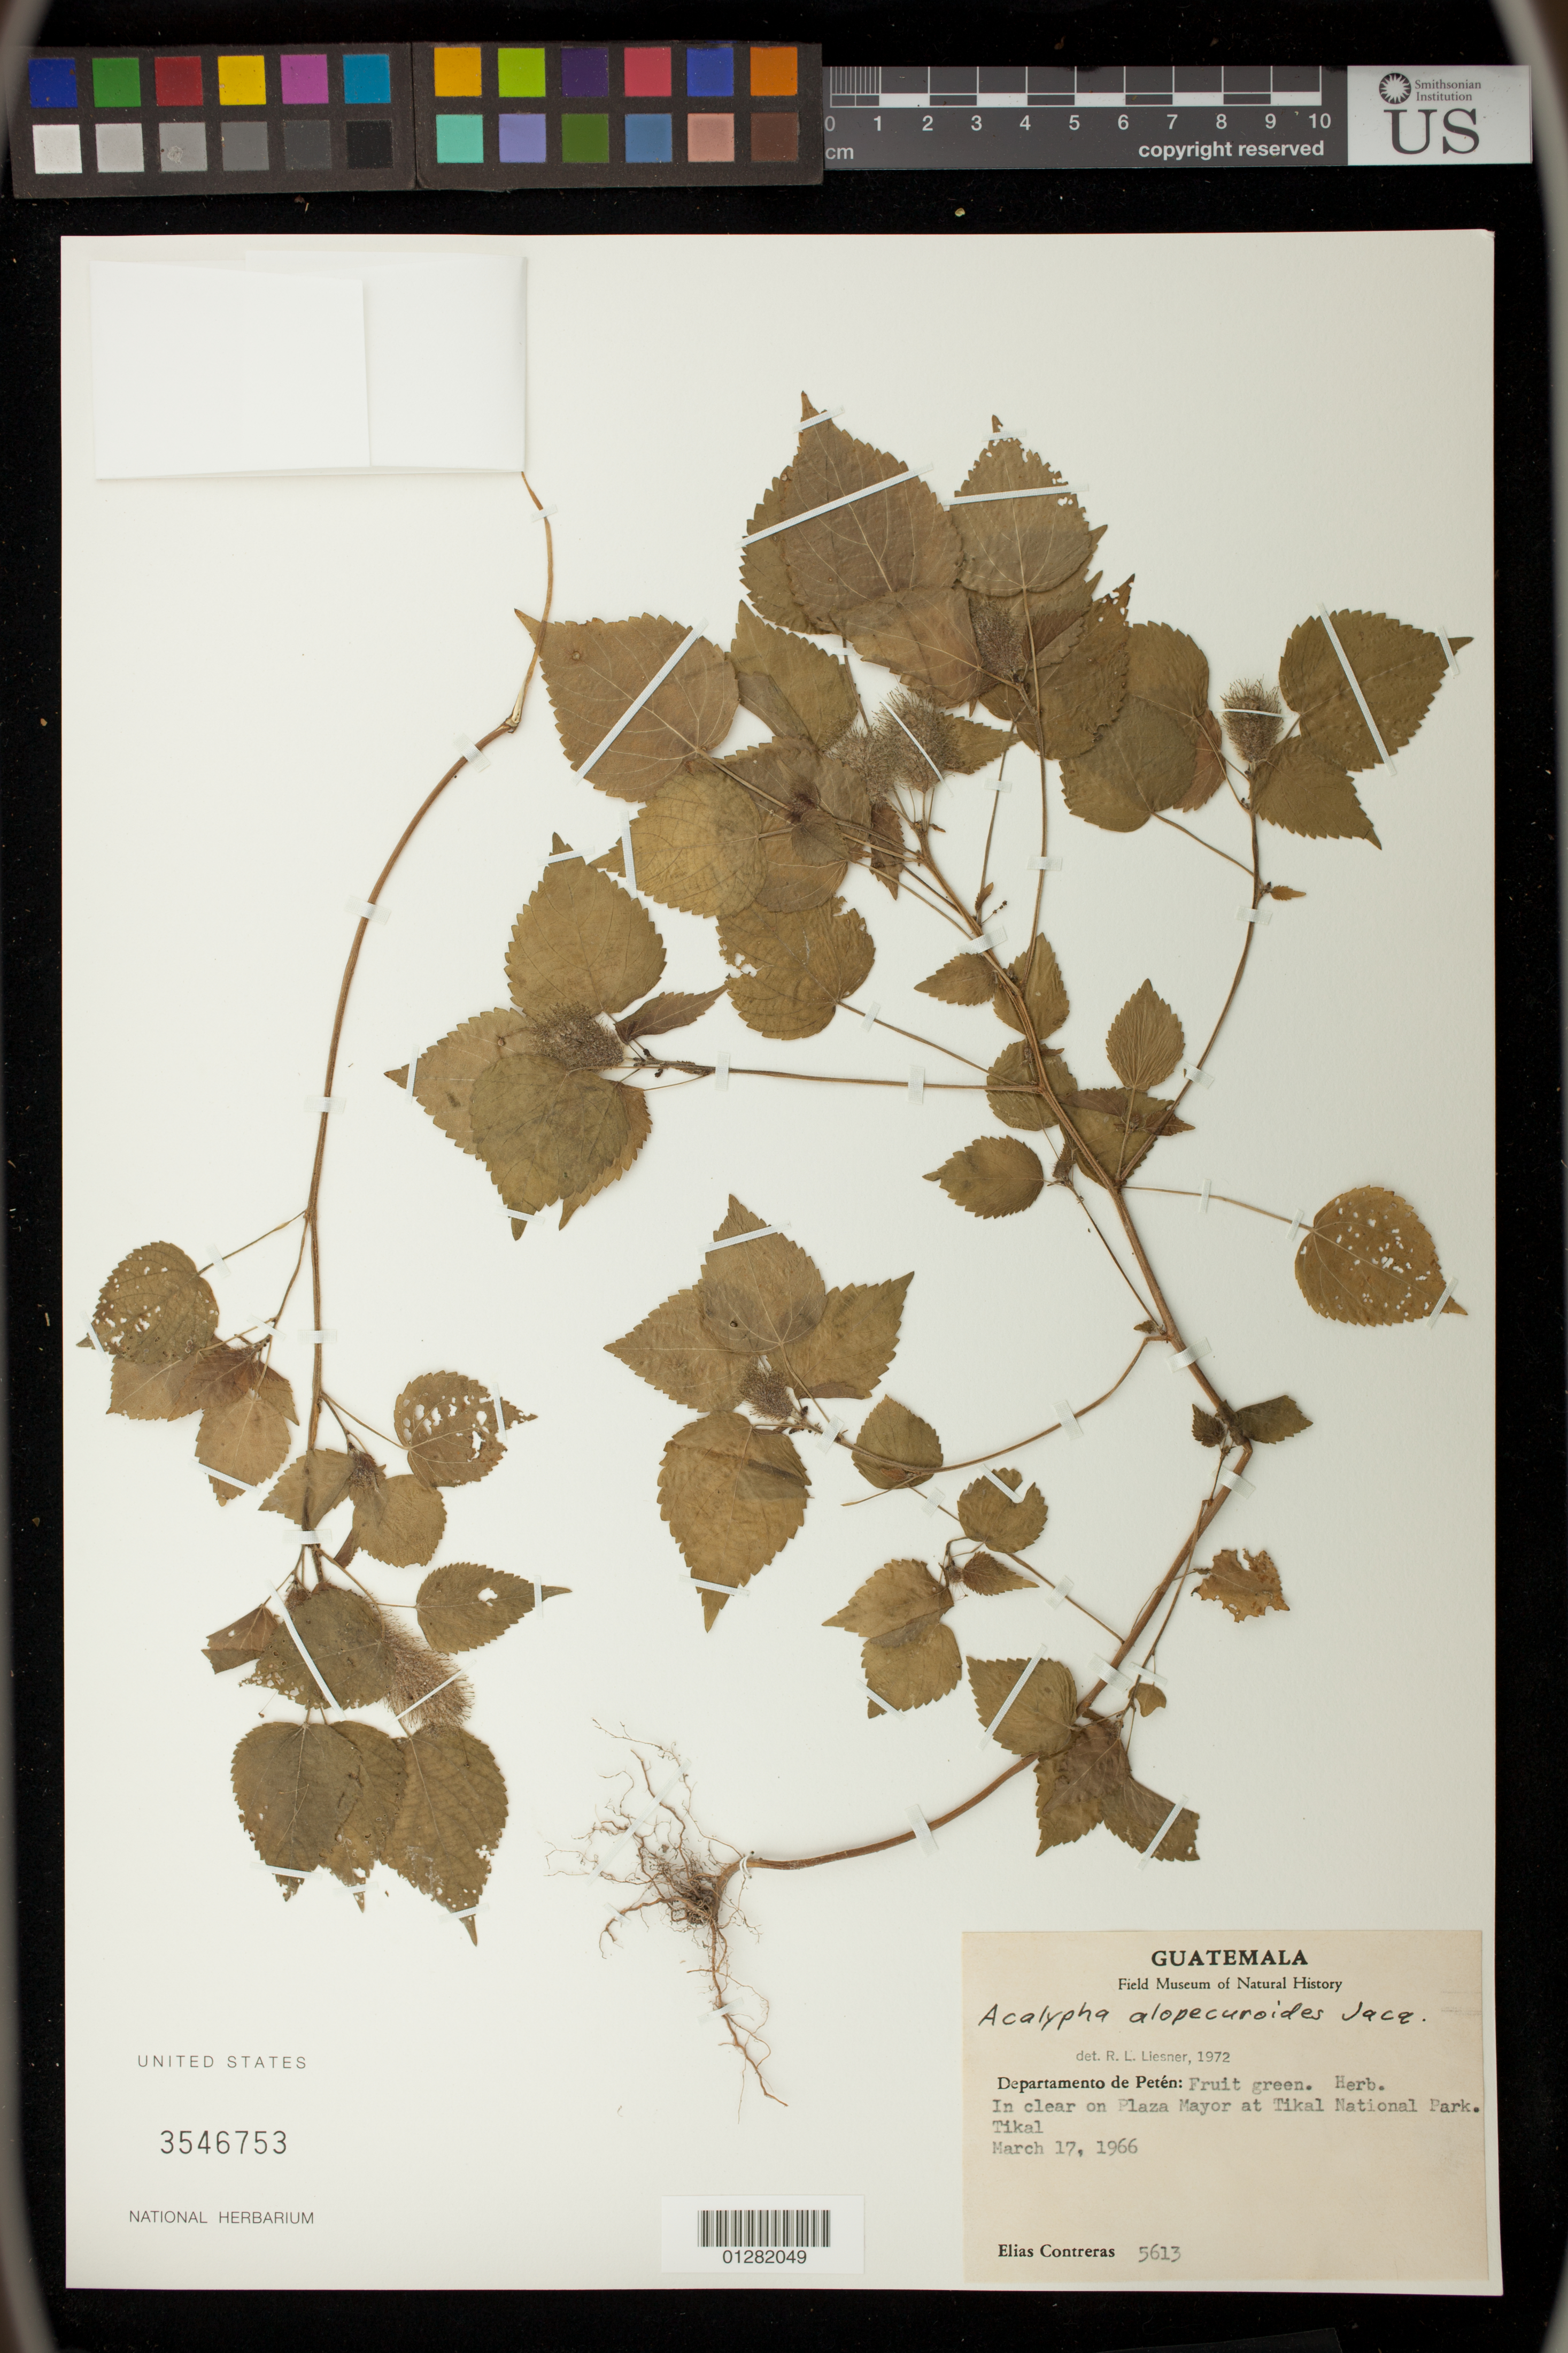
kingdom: Plantae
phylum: Tracheophyta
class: Magnoliopsida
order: Malpighiales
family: Euphorbiaceae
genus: Acalypha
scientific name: Acalypha alopecuroidea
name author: Jacq.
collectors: E. Contreras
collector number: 5613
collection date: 1966-03-17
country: Guatemala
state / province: El Petén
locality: In clear on Plaza Mayor at Tikal National Park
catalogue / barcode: US 3546753